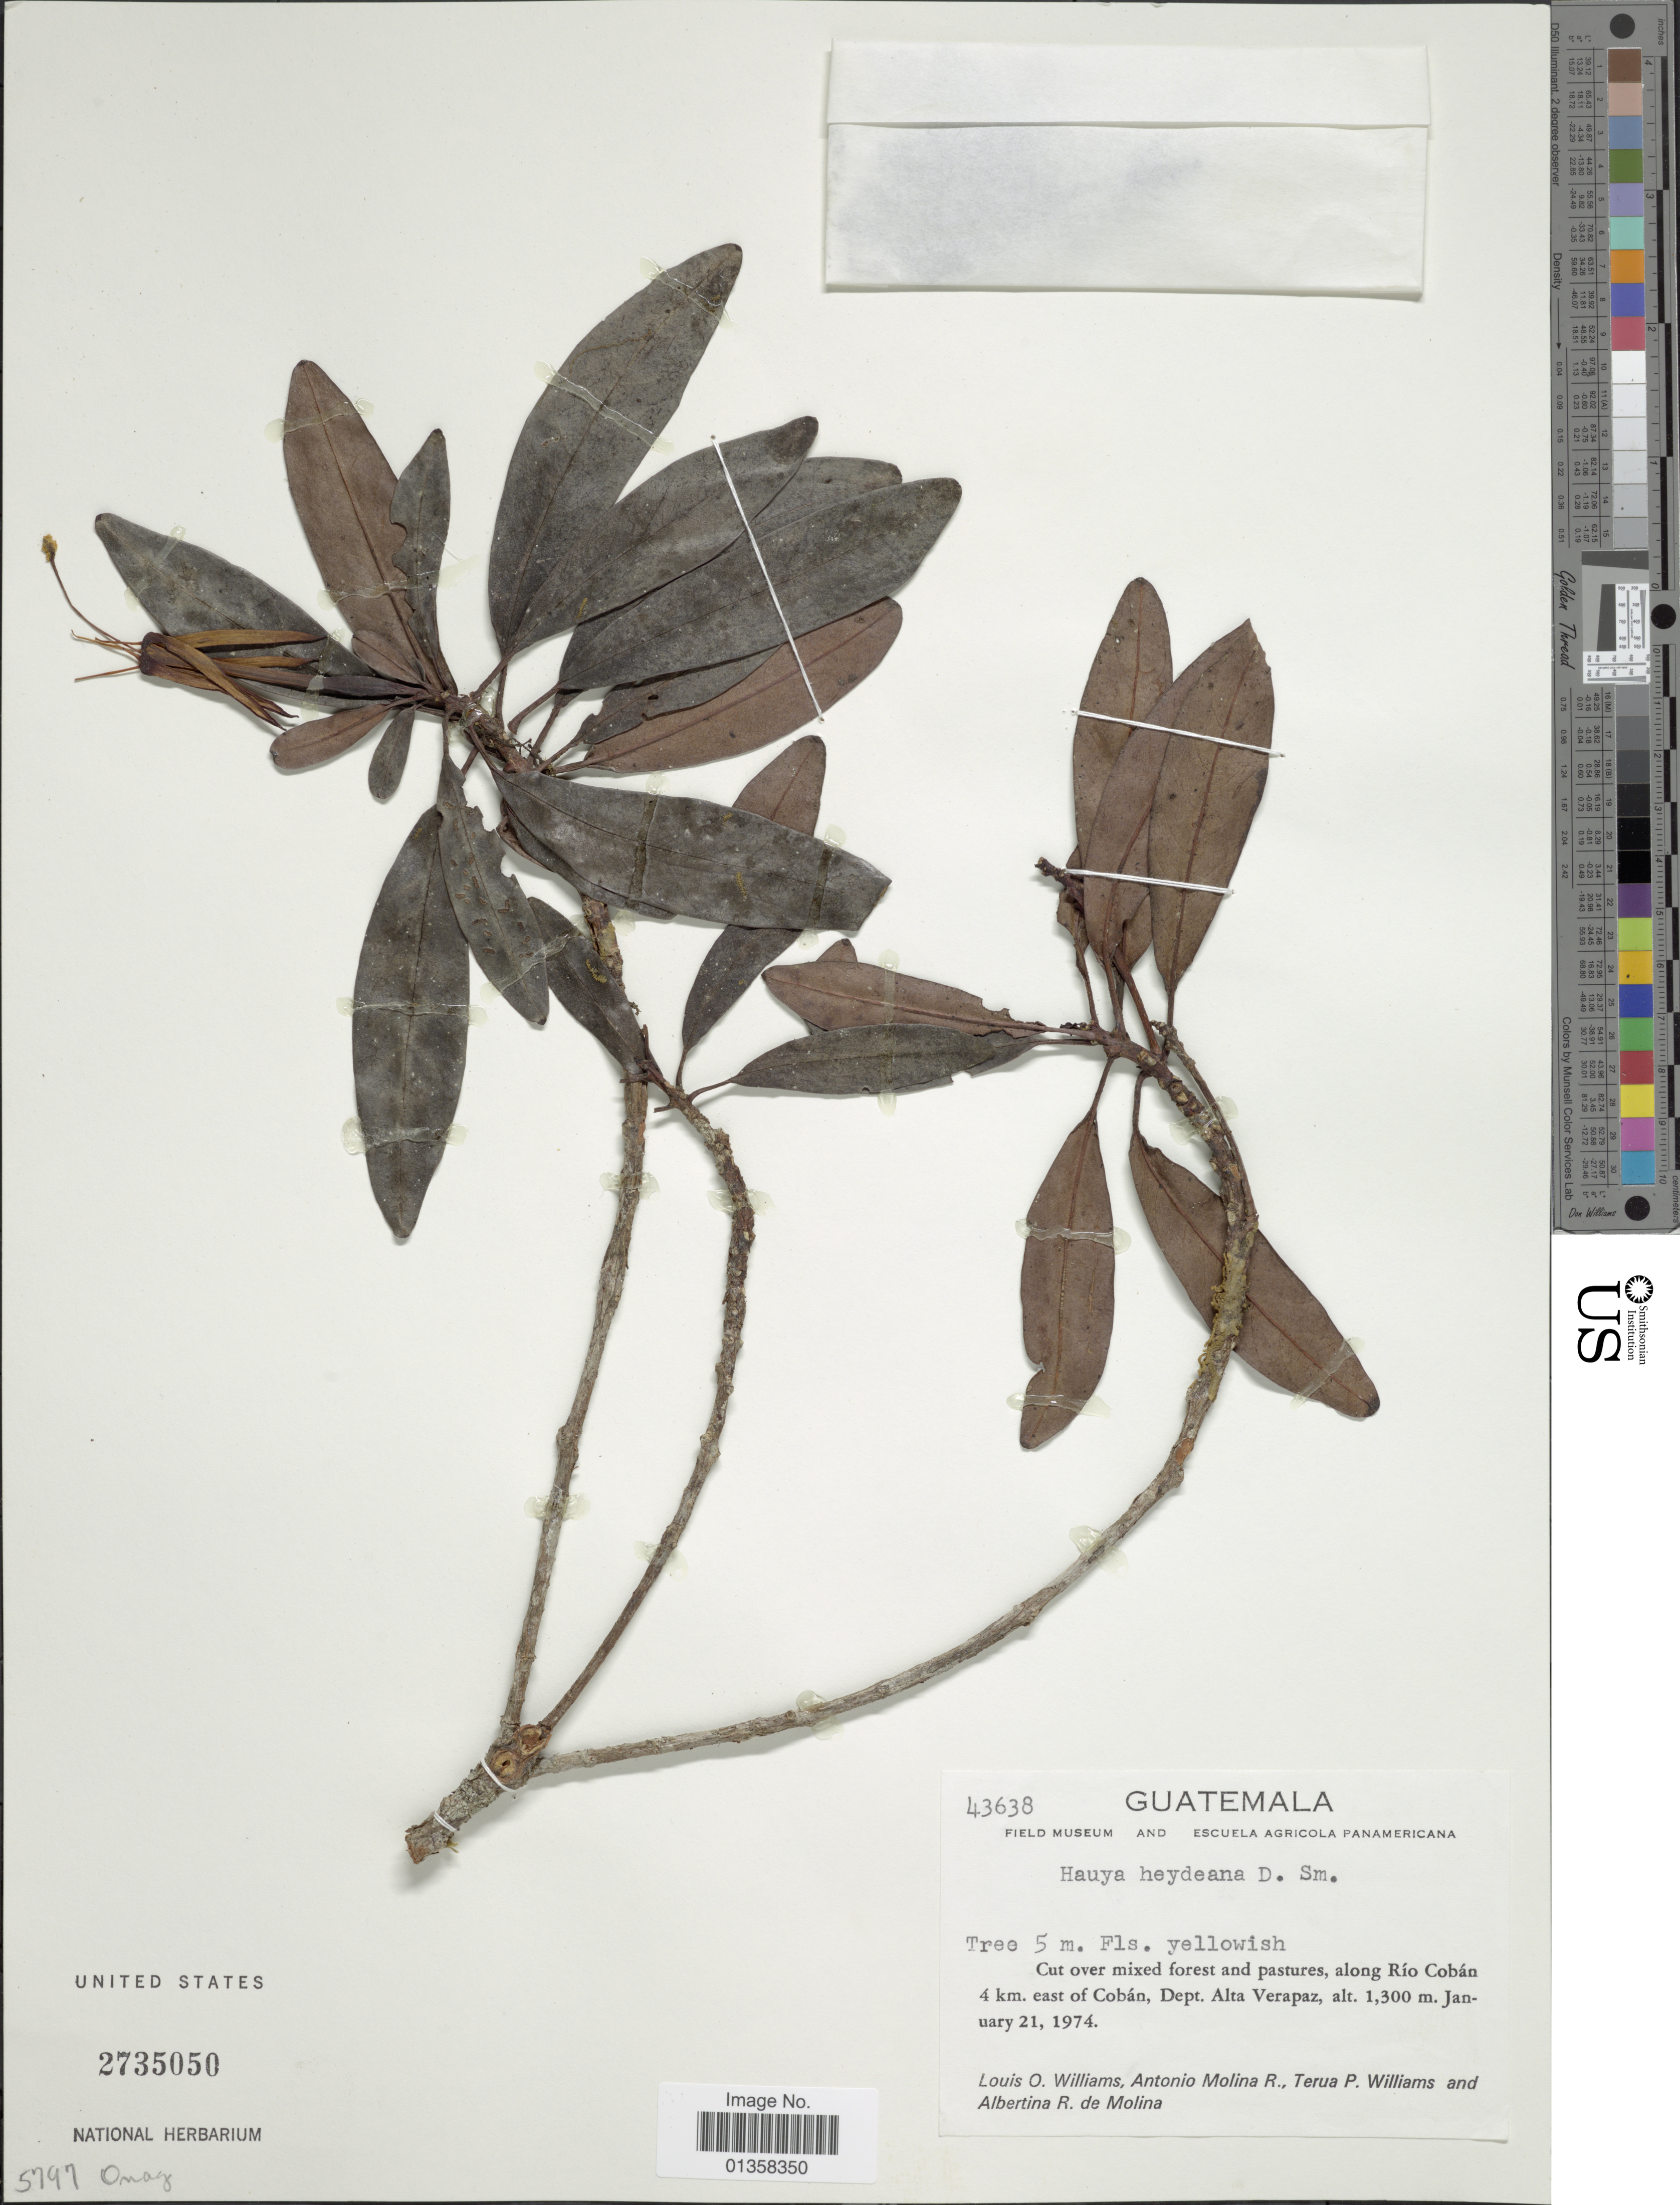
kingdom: Plantae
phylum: Tracheophyta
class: Magnoliopsida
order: Myrtales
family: Onagraceae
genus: Hauya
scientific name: Hauya elegans subsp. barcenae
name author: (Hemsl.) P.H. Raven & Breedlove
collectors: L. O. Williams, A. Molina R., T. P. Williams & A. R. Molina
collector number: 43638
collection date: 1974-01-21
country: Guatemala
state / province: Alta Verapaz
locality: Along Río Cobán 4 km. east of Cobán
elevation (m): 1300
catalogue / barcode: US 2735050